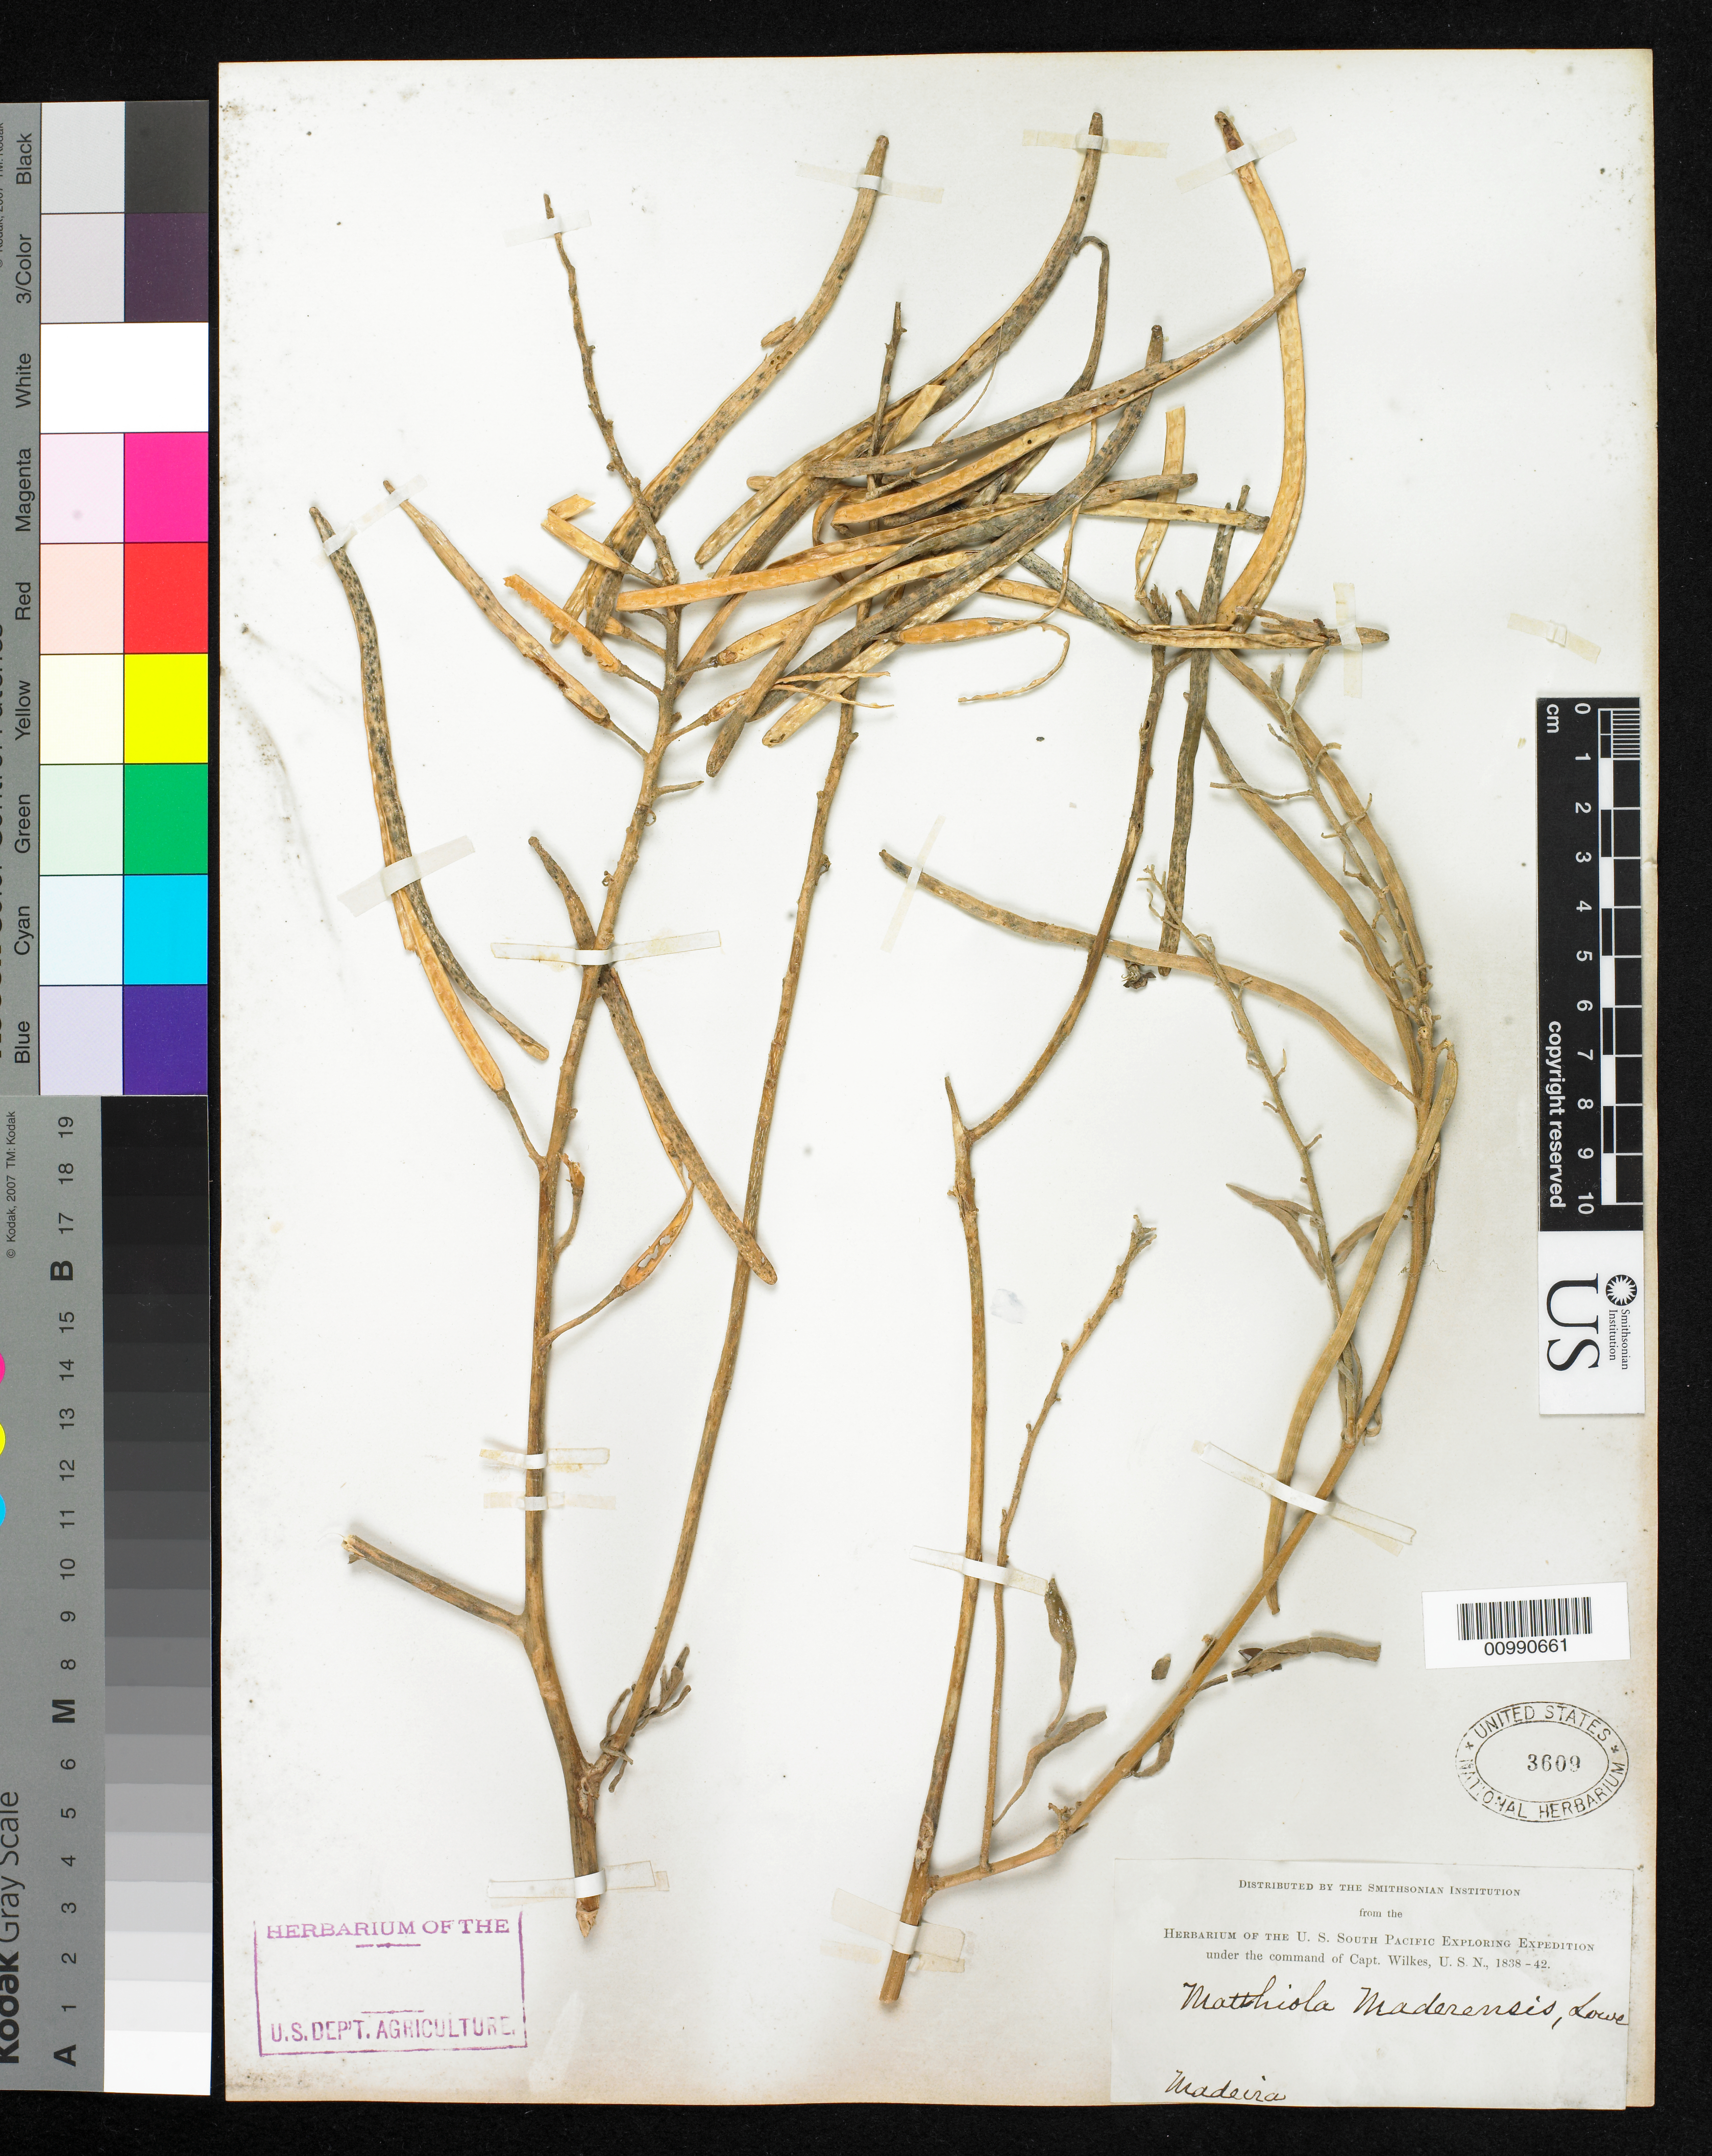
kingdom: Plantae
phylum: Tracheophyta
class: Magnoliopsida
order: Brassicales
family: Brassicaceae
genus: Matthiola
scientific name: Matthiola maderensis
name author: Lowe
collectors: Wilkes Explor. Exped.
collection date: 1838/1842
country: Portugal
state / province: Madeira (Aut. Reg.)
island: Madeira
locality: Funchal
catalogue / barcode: US 3009